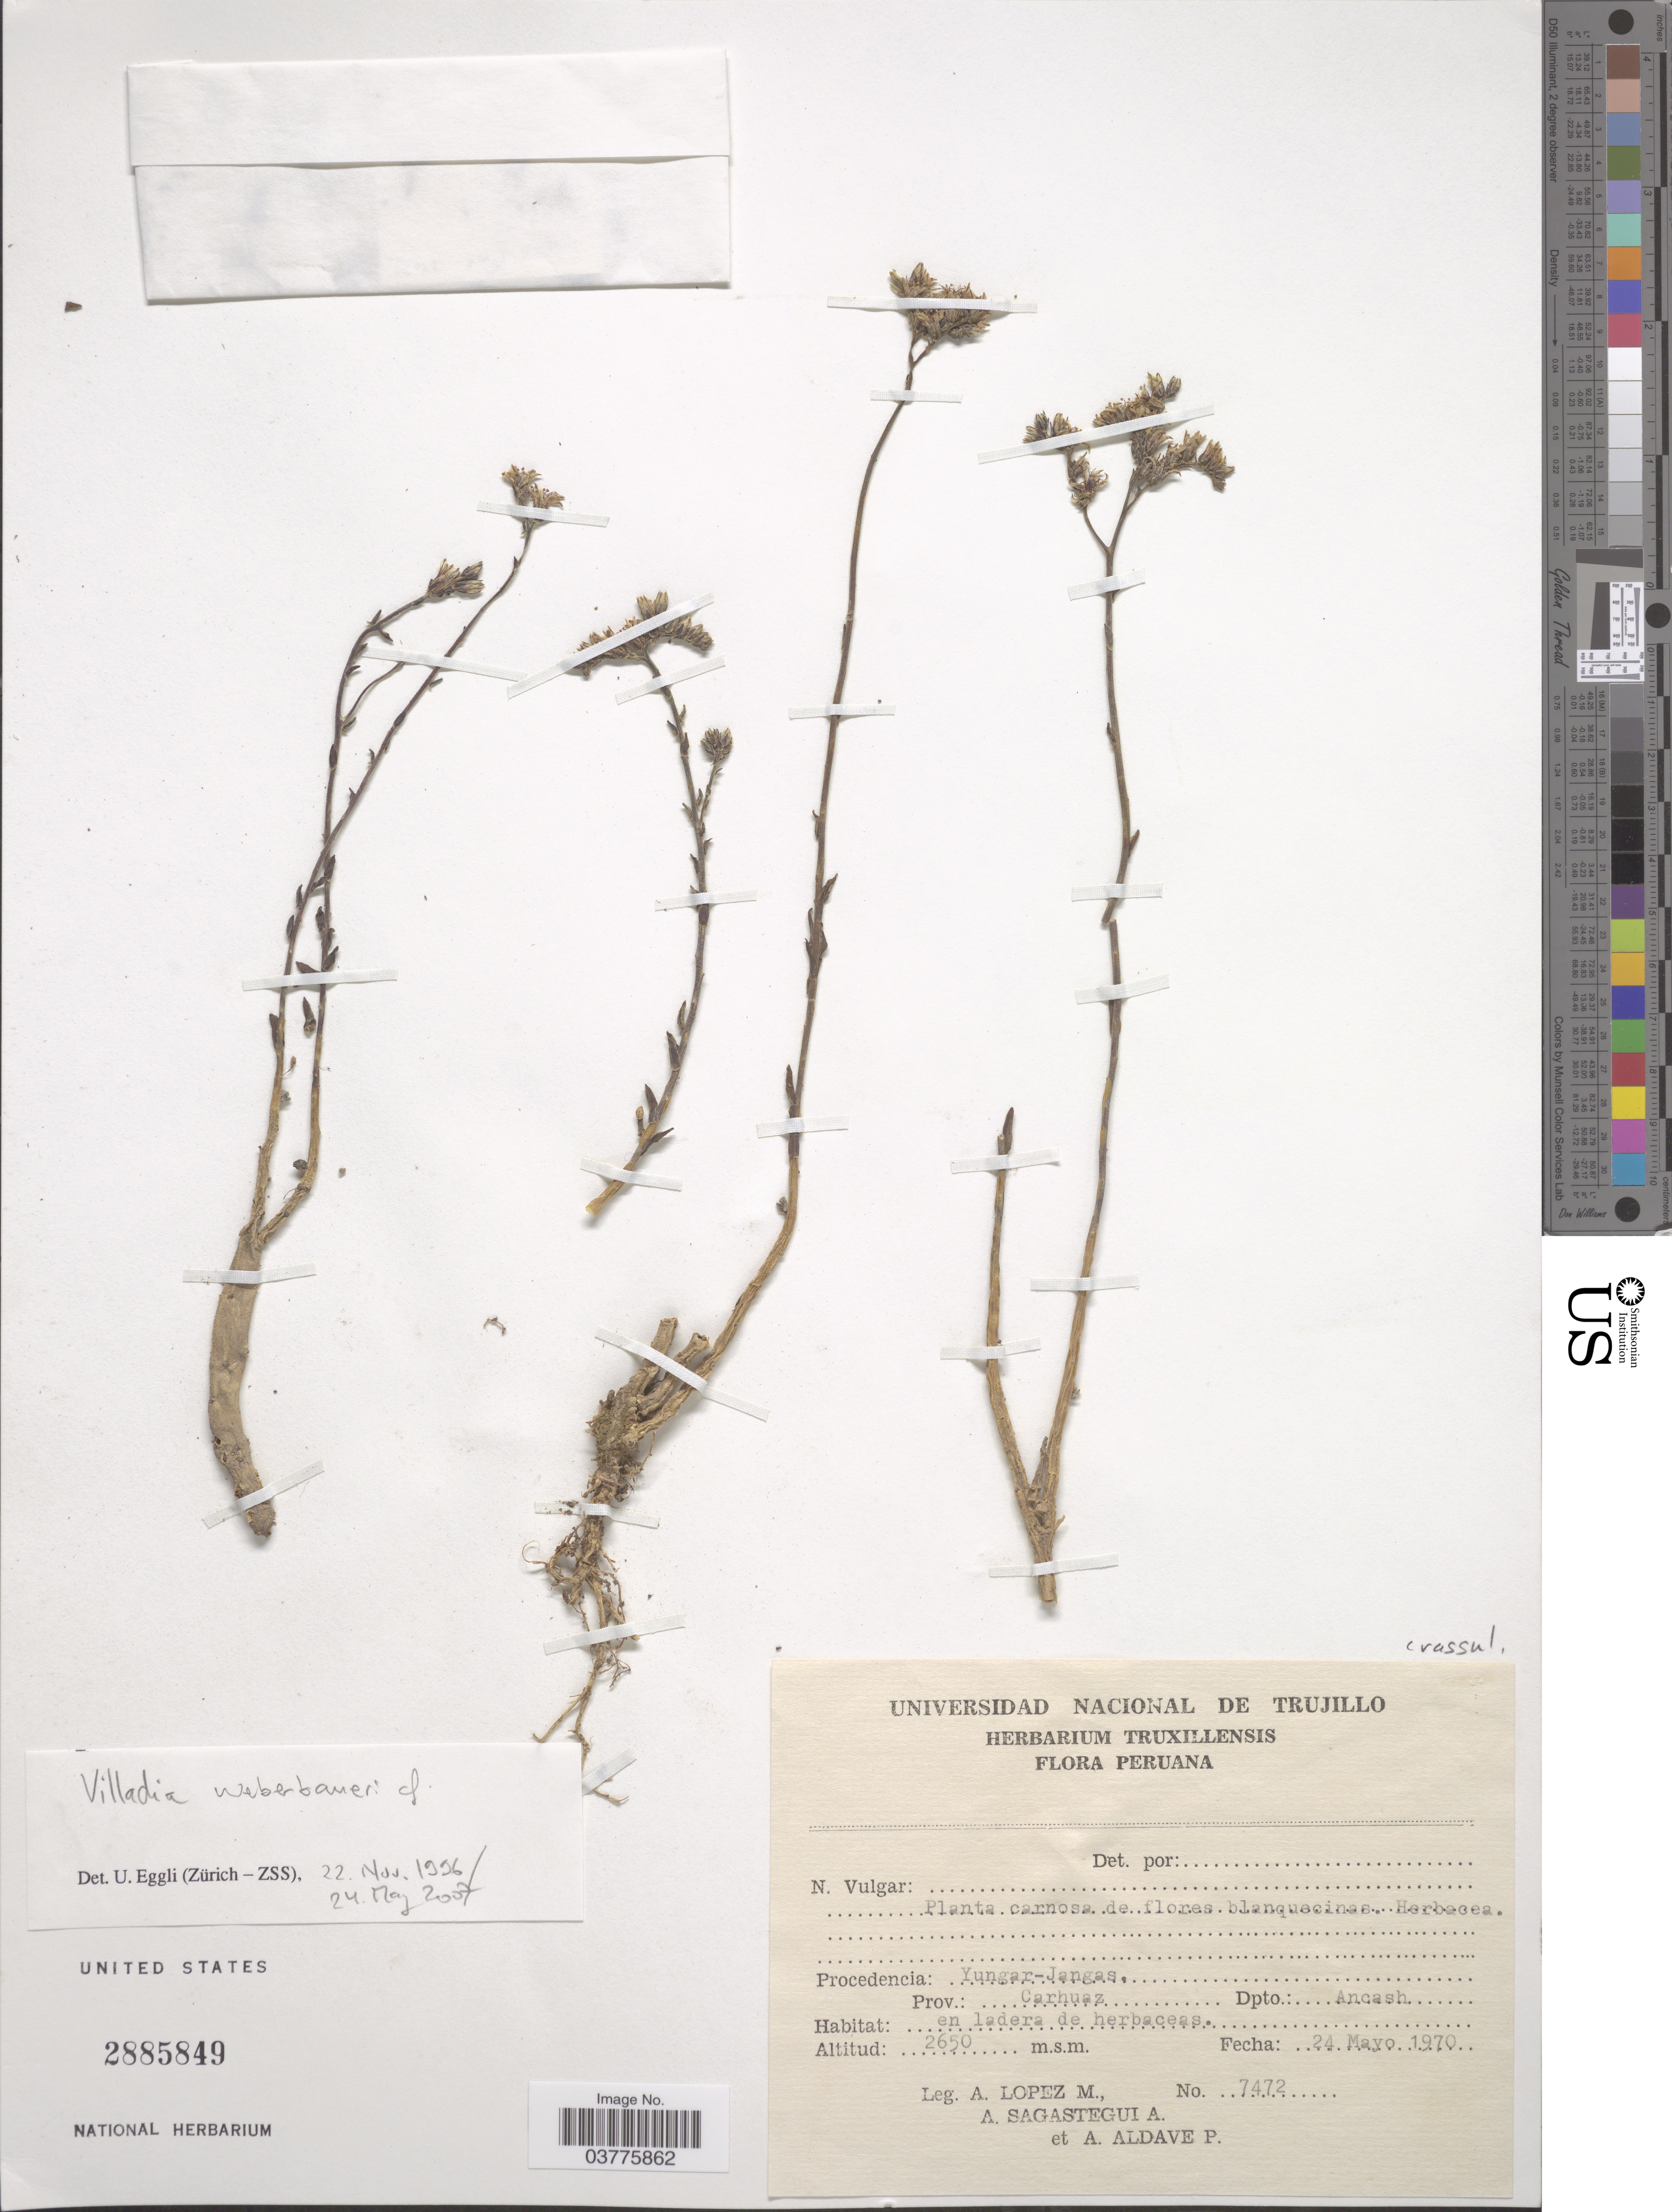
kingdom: Plantae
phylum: Tracheophyta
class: Magnoliopsida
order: Saxifragales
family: Crassulaceae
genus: Sedum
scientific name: Sedum decipiens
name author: (Baker) Thiede & 't Hart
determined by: Pino, Guillermo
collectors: A. López M., A. Sagástegui A. & A. Aldave P.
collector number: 7472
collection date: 1970-05-24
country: Peru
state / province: Ancash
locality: Yungar-Jangas. Prov.: Carhuaz. Dpto.: Ancash.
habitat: en ladera de herbaceas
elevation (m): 2650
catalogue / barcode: US 2885849